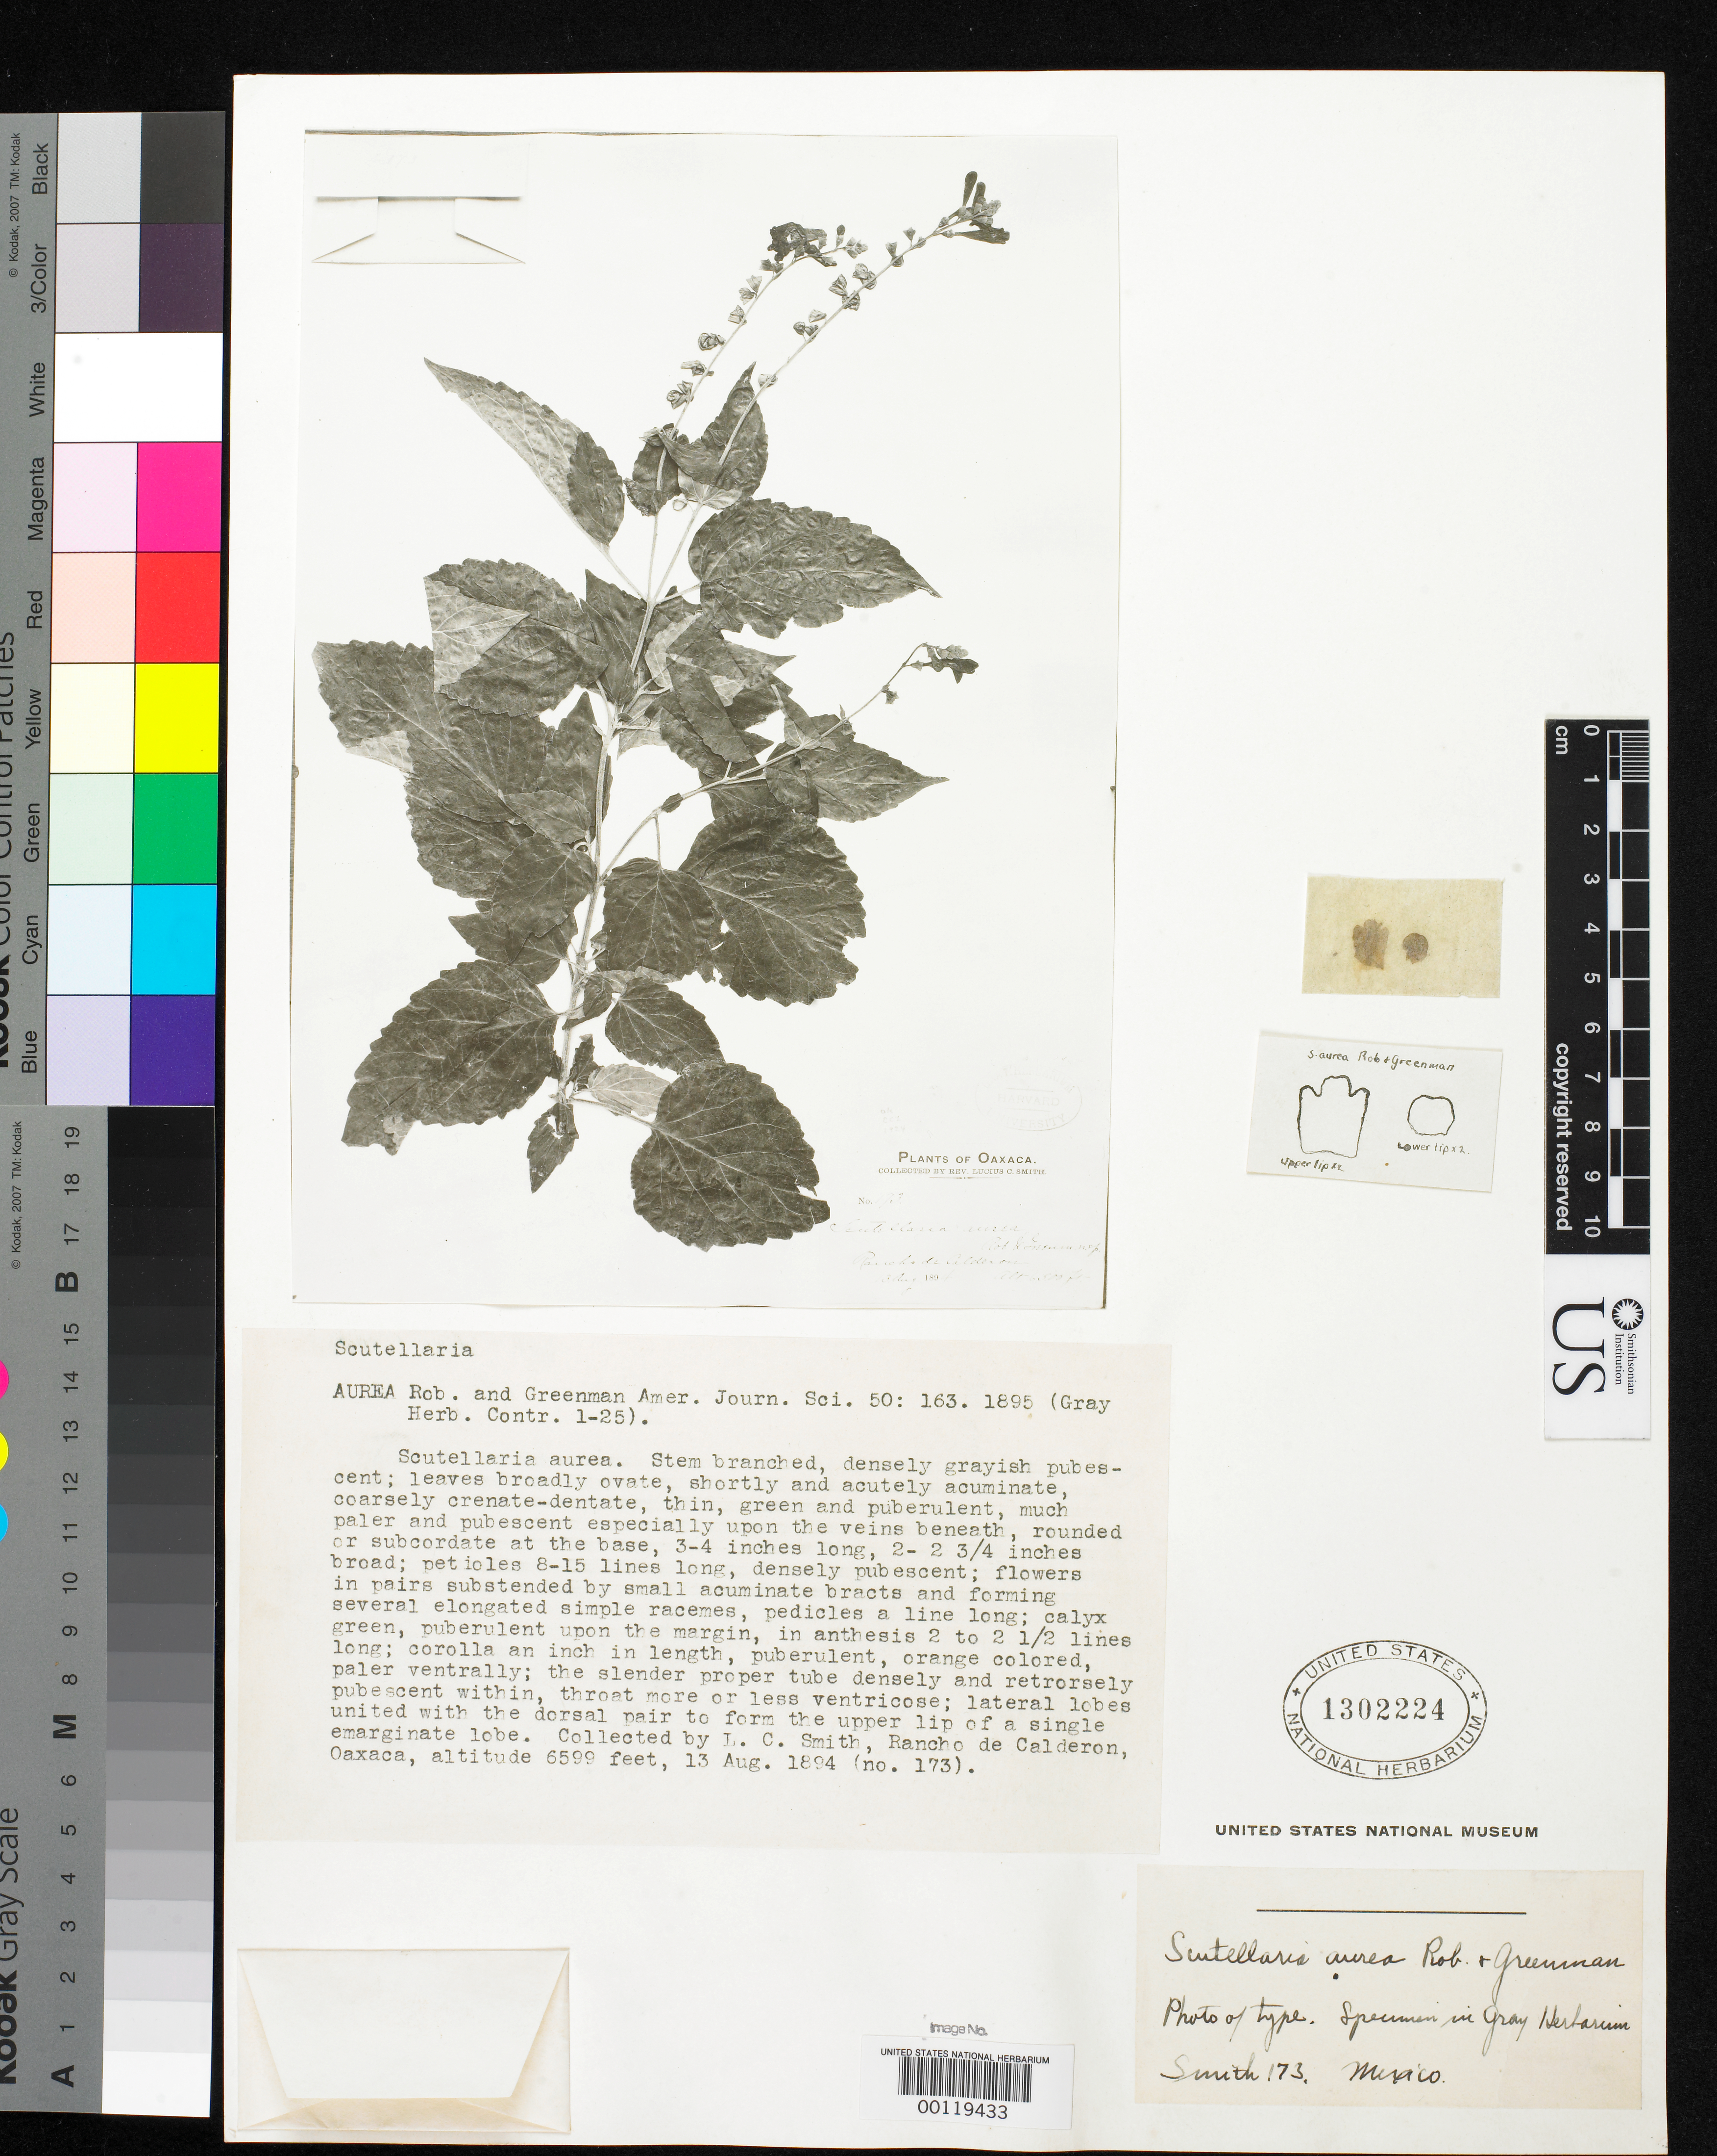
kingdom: Plantae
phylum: Tracheophyta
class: Magnoliopsida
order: Lamiales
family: Lamiaceae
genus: Scutellaria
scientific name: Scutellaria aurea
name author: B.L. Rob. & Greenm.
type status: Isotype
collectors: L. C. Smith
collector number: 173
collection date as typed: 13 Aug 1894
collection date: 1894-08-13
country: Mexico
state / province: Oaxaca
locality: Rancho de Calderon.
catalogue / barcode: US 1302224